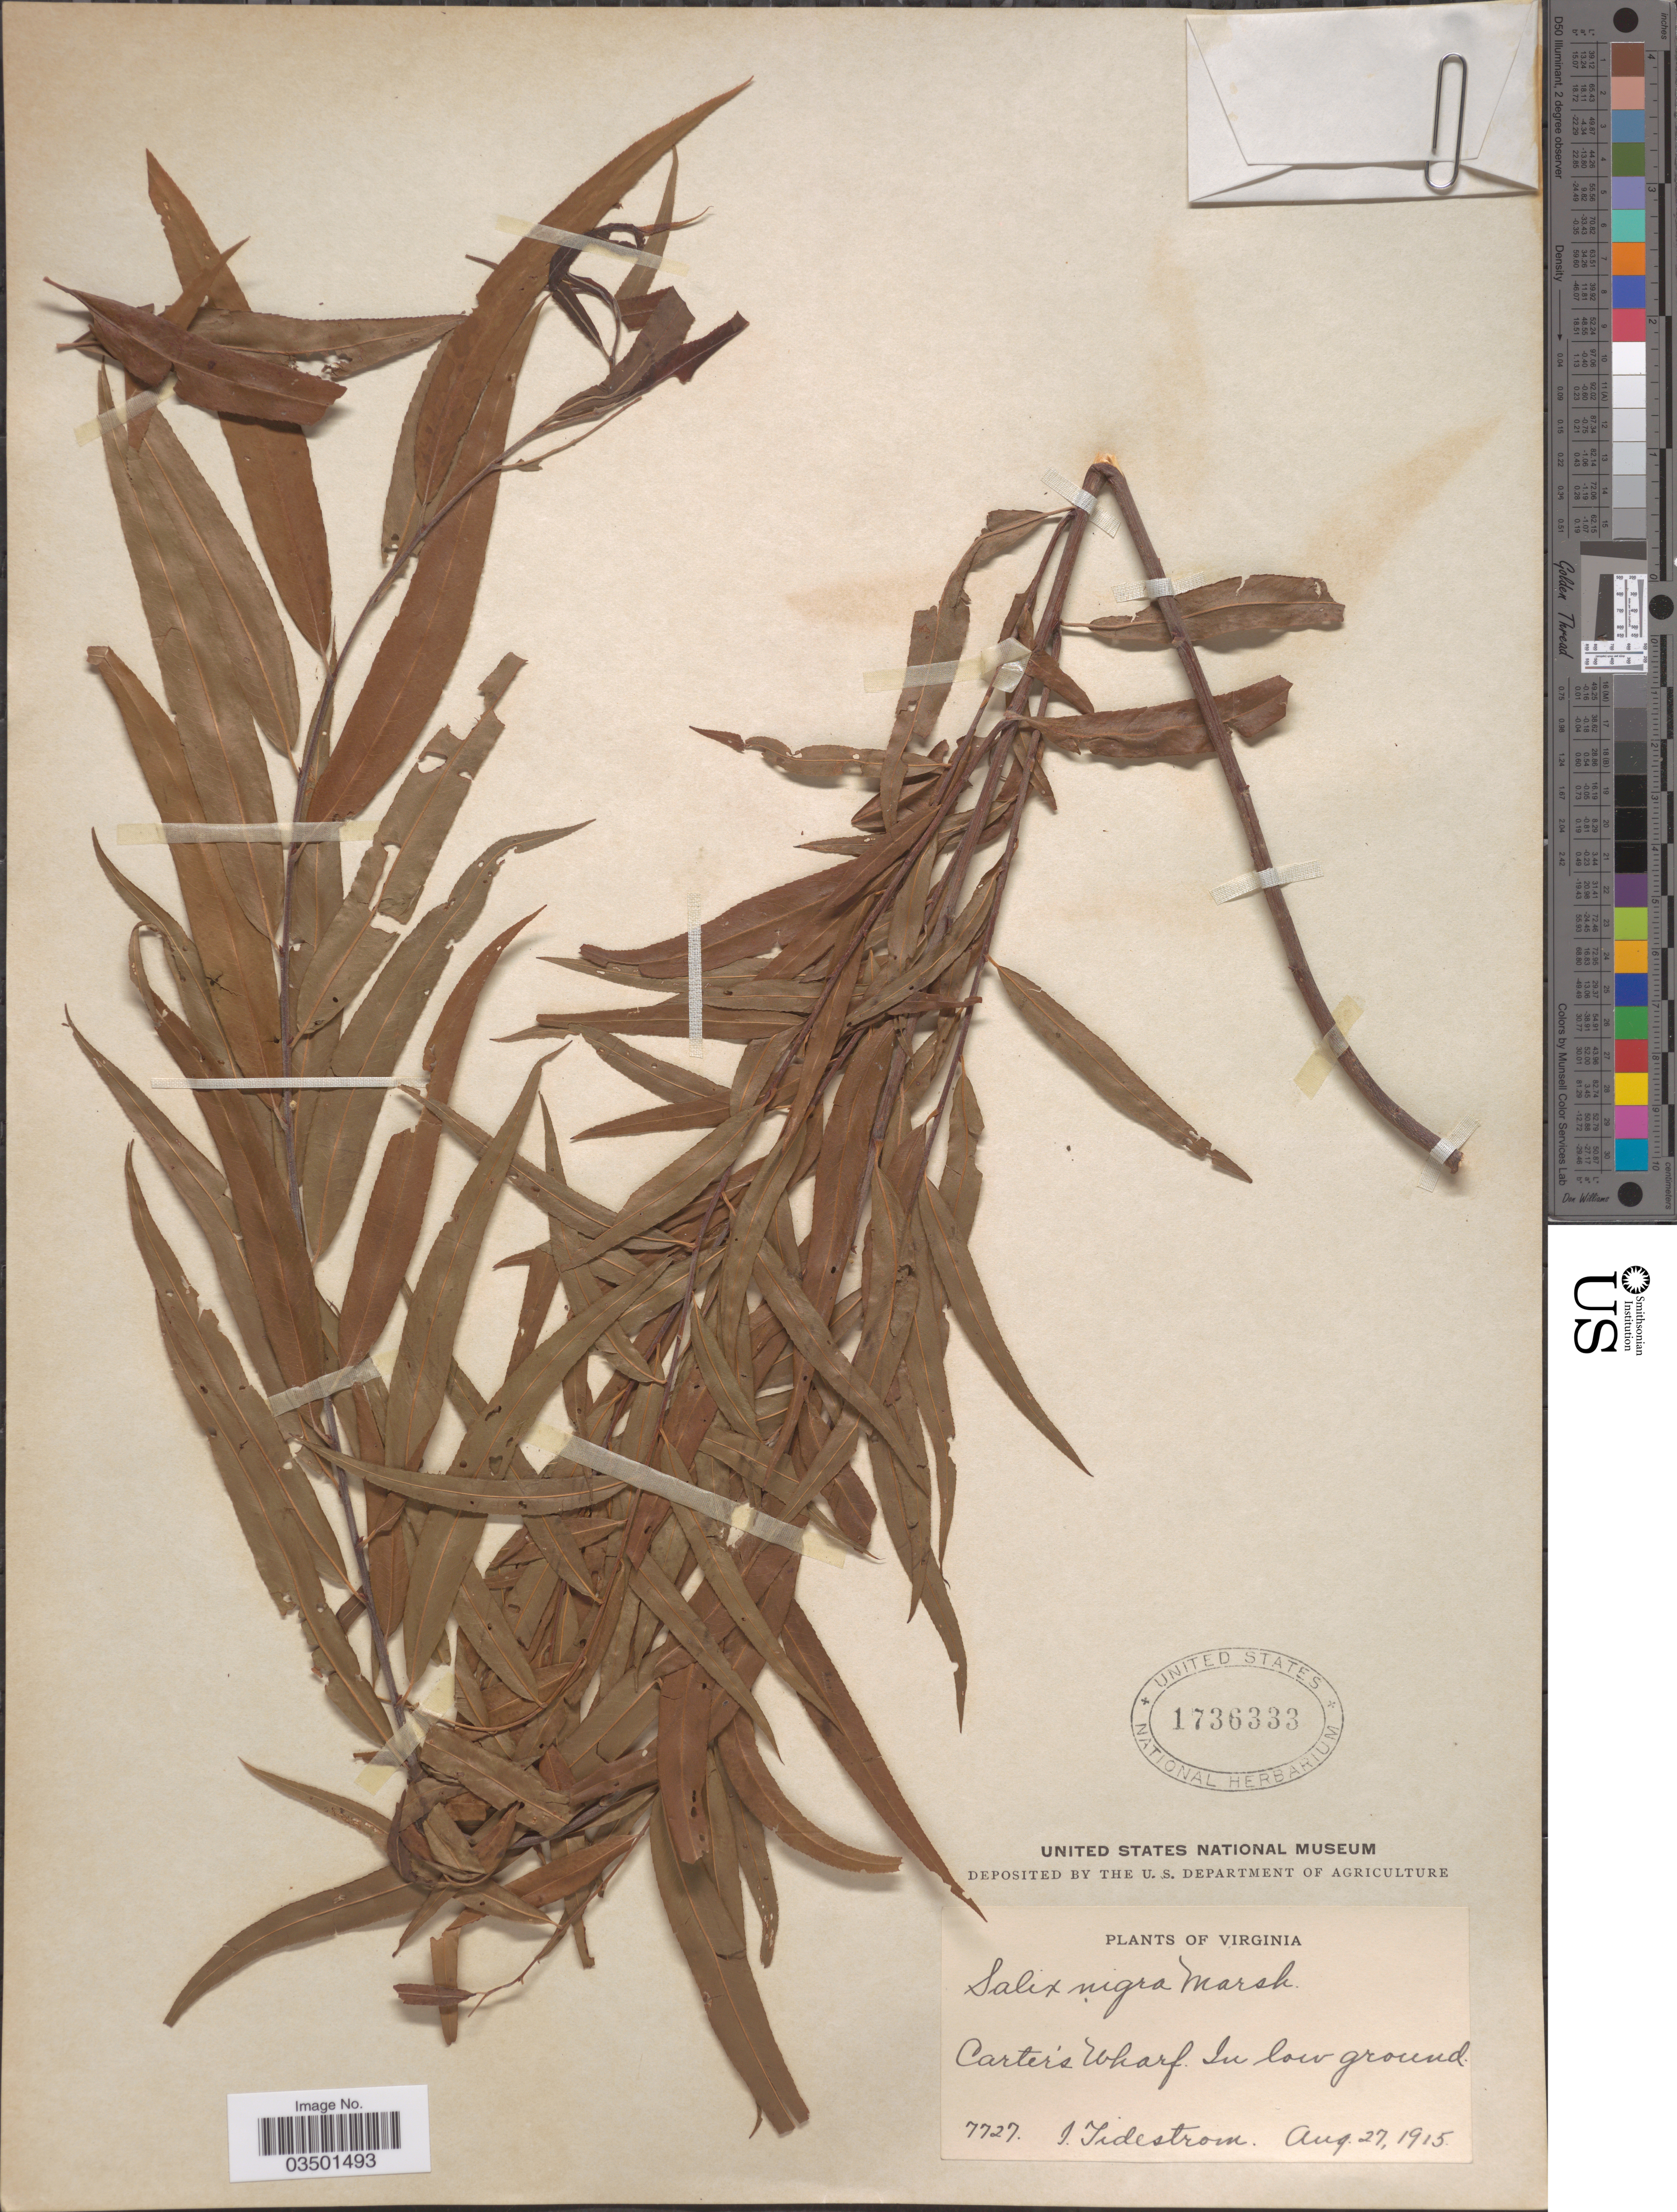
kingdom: Plantae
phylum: Tracheophyta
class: Magnoliopsida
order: Malpighiales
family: Salicaceae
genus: Salix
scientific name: Salix nigra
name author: Marshall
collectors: I. F. Tidestrom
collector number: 7727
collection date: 1915-08-27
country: United States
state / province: Virginia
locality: Carter's Wharf. In low ground.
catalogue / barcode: US 1736333